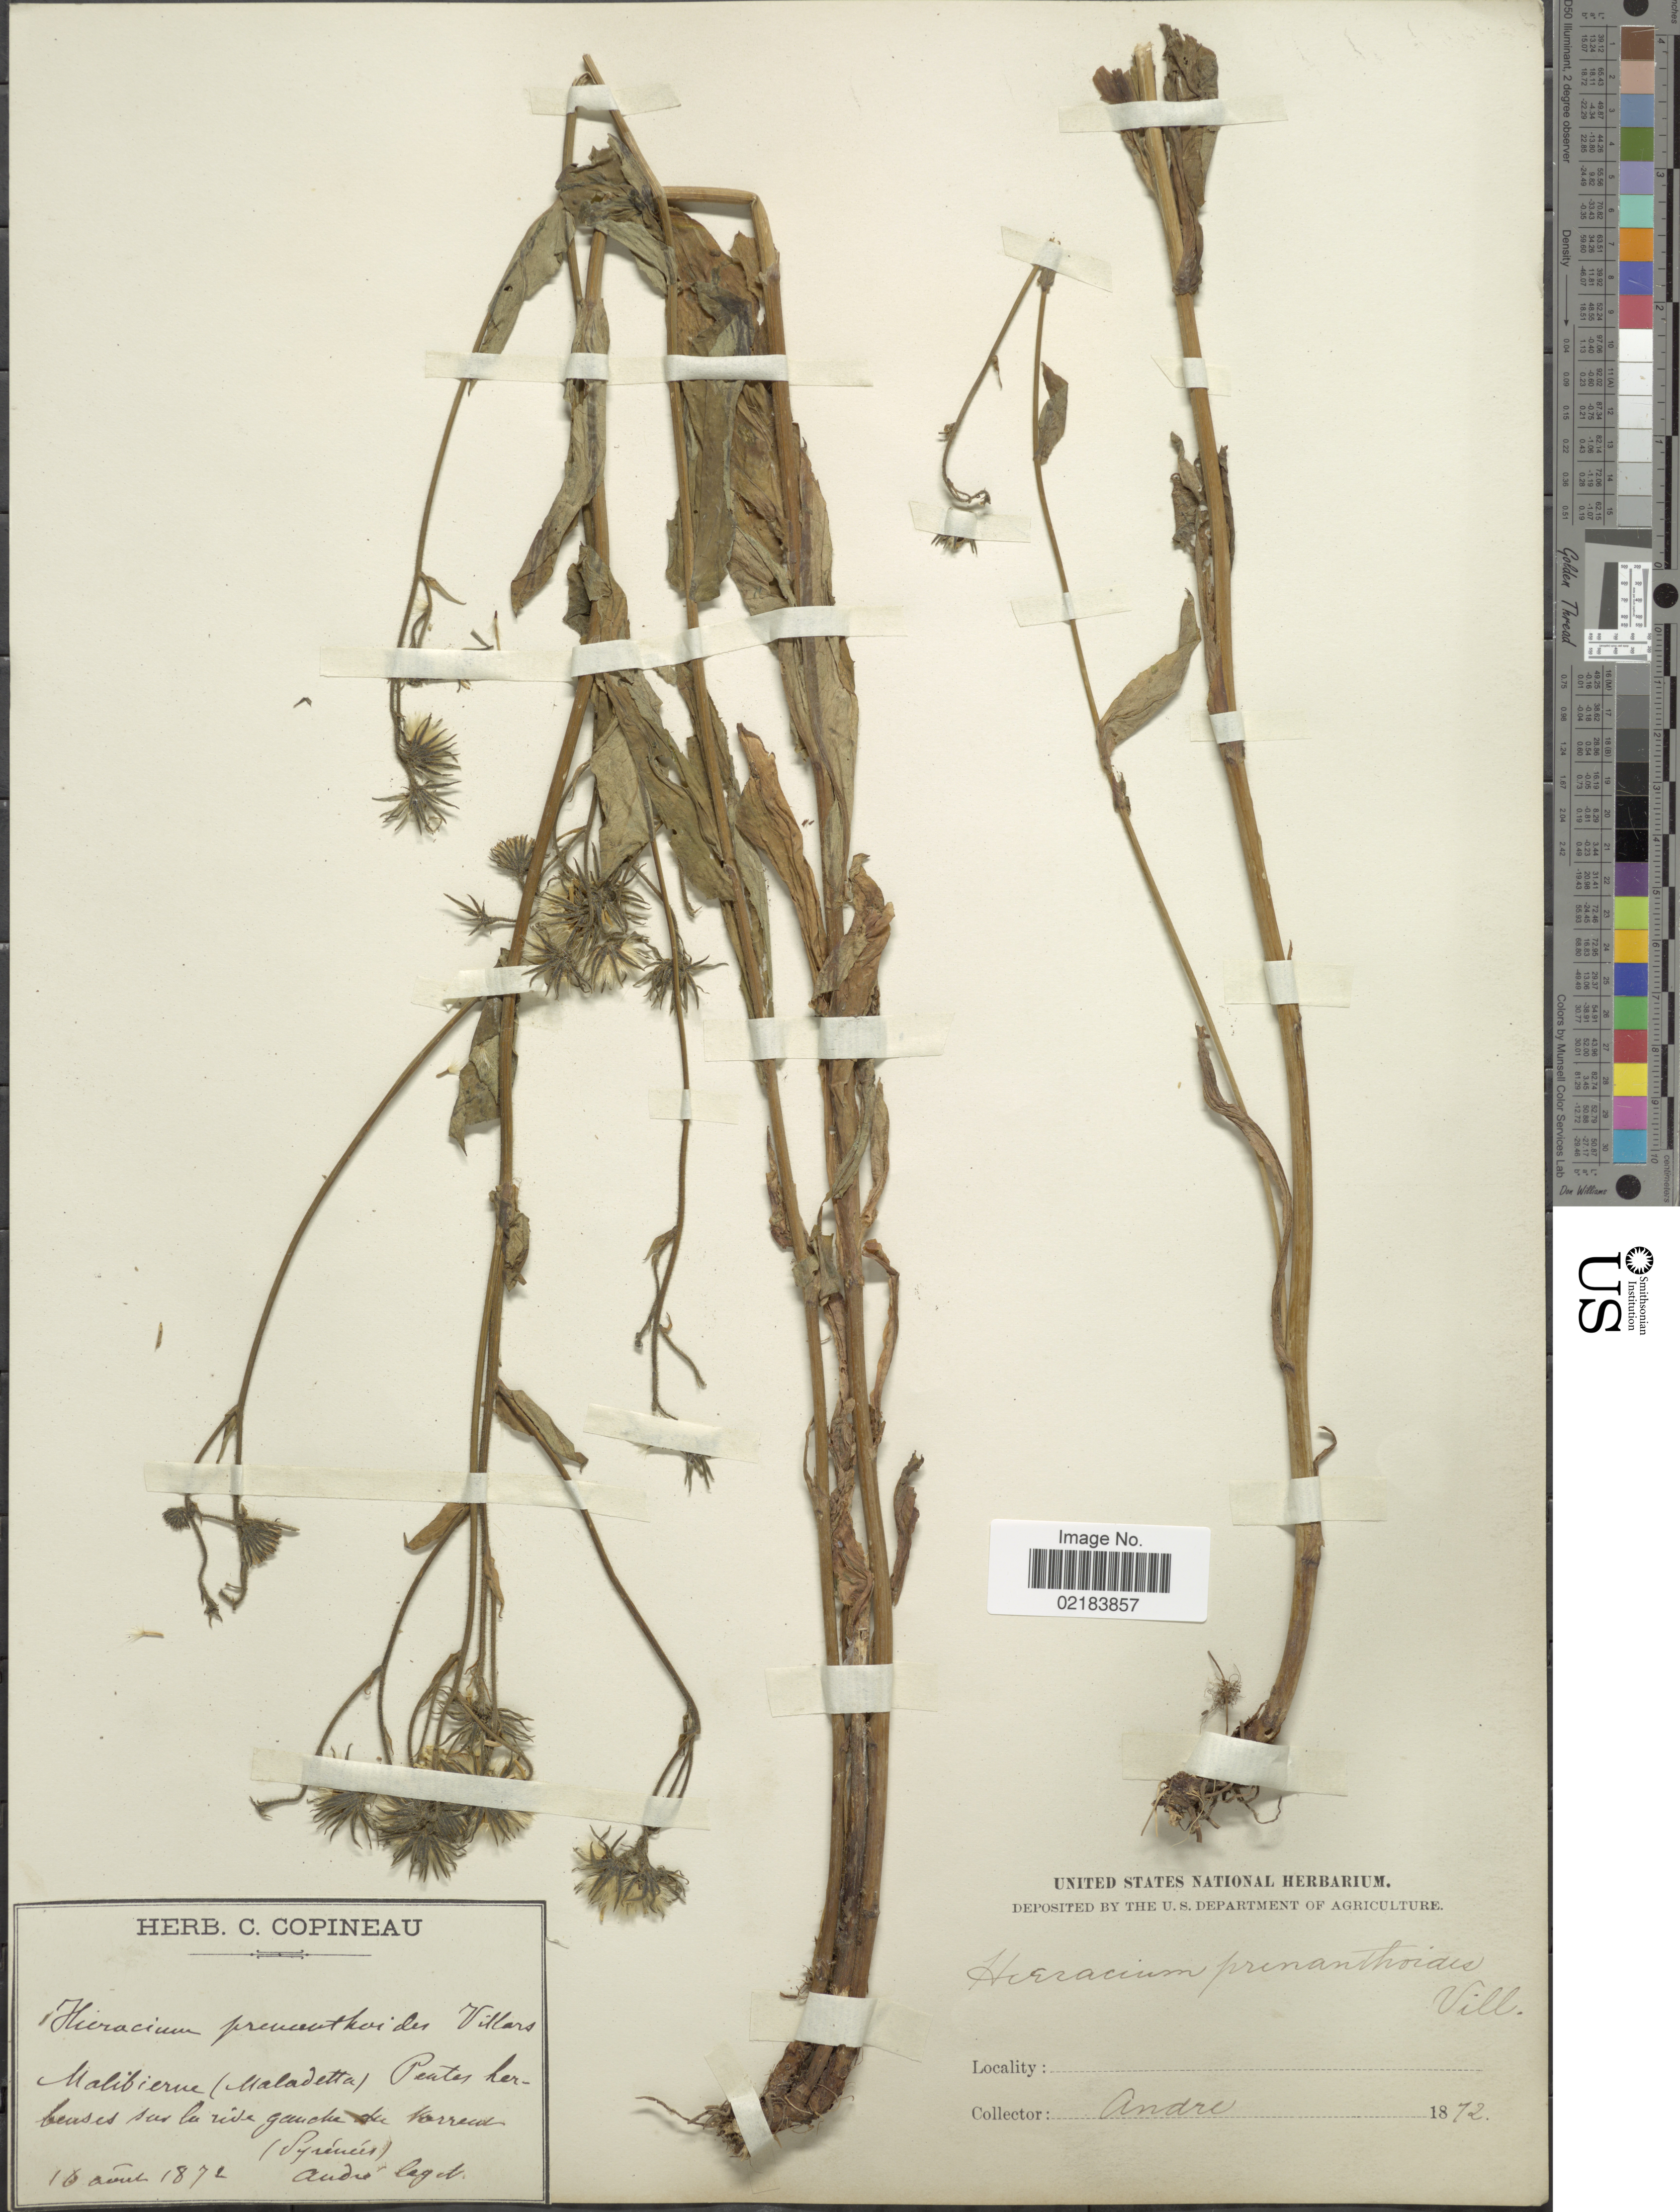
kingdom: Plantae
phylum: Tracheophyta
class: Magnoliopsida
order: Asterales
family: Asteraceae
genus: Hieracium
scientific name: Hieracium prenanthoides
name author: Vill.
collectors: André, --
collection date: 1872-08-18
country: Spain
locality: Malibierne (Maladetta) Pentes herbeuses sur le ride genade de vorreux (Pyrenees)